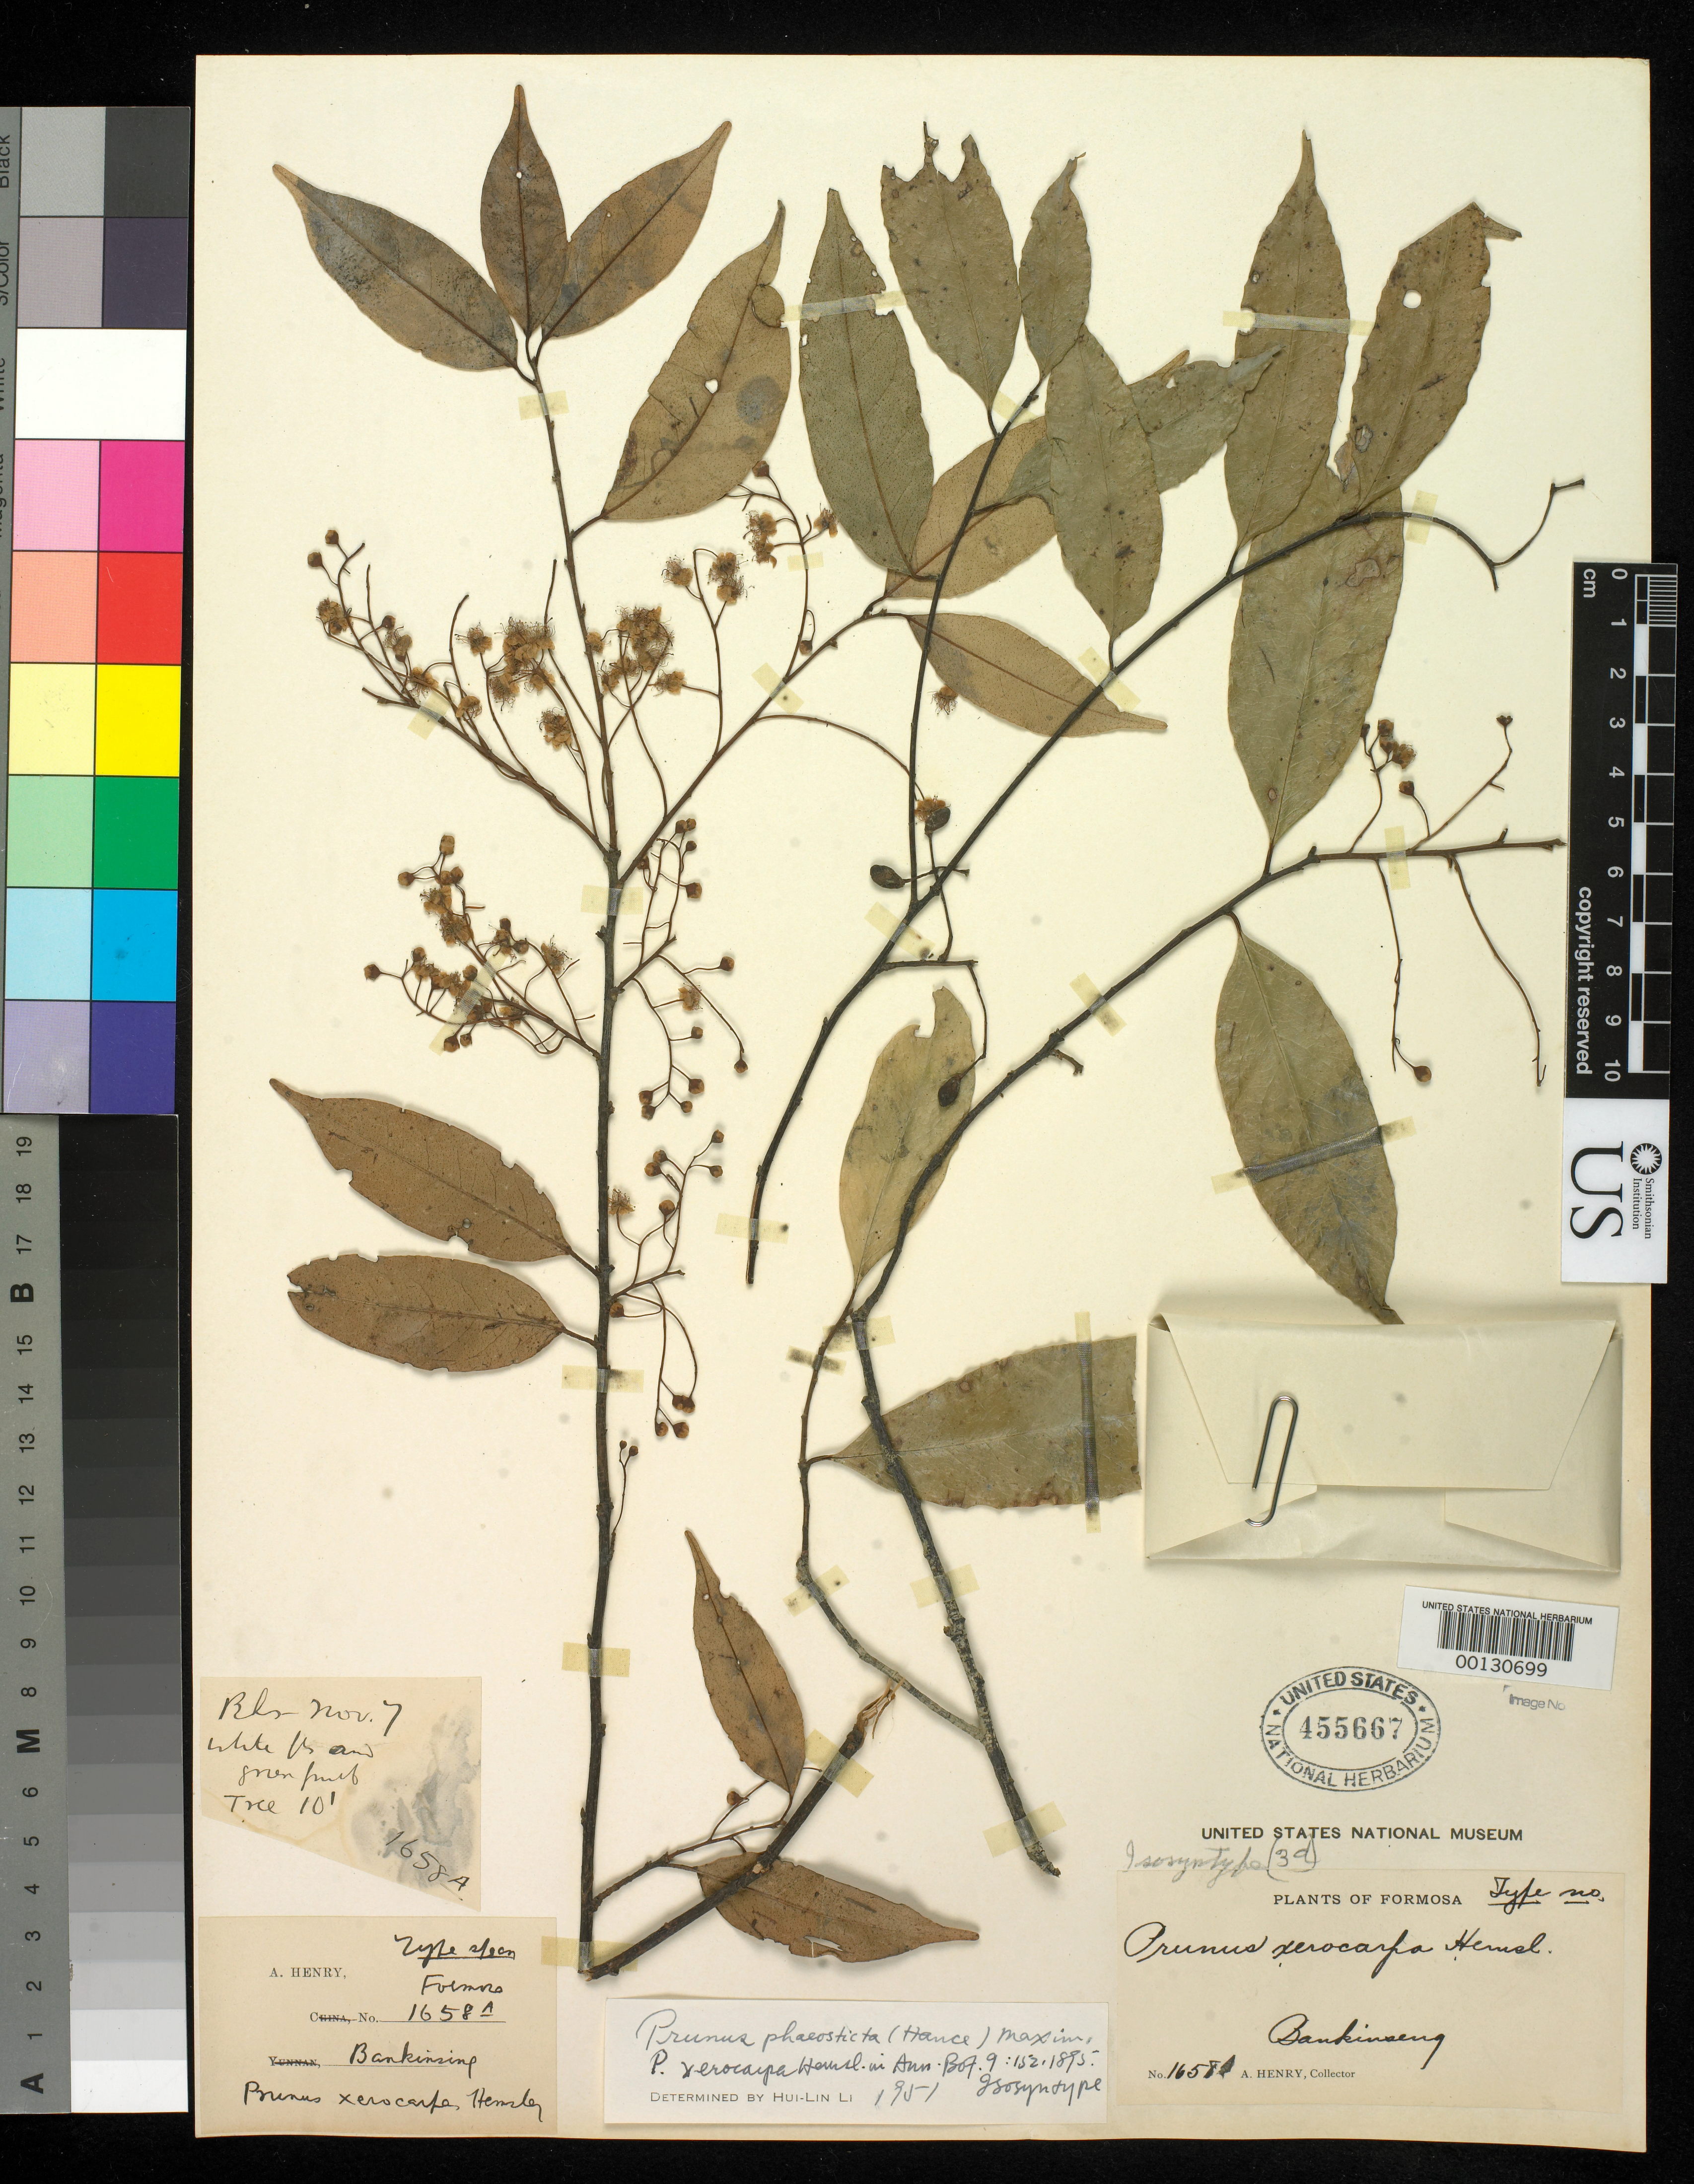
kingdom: Plantae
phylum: Tracheophyta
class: Magnoliopsida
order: Rosales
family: Rosaceae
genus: Prunus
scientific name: Prunus xerocarpa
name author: Hemsl.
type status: Isosyntype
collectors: A. Henry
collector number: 1658 A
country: Taiwan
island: Taiwan [Formosa]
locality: Bankinseng.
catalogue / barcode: US 455667